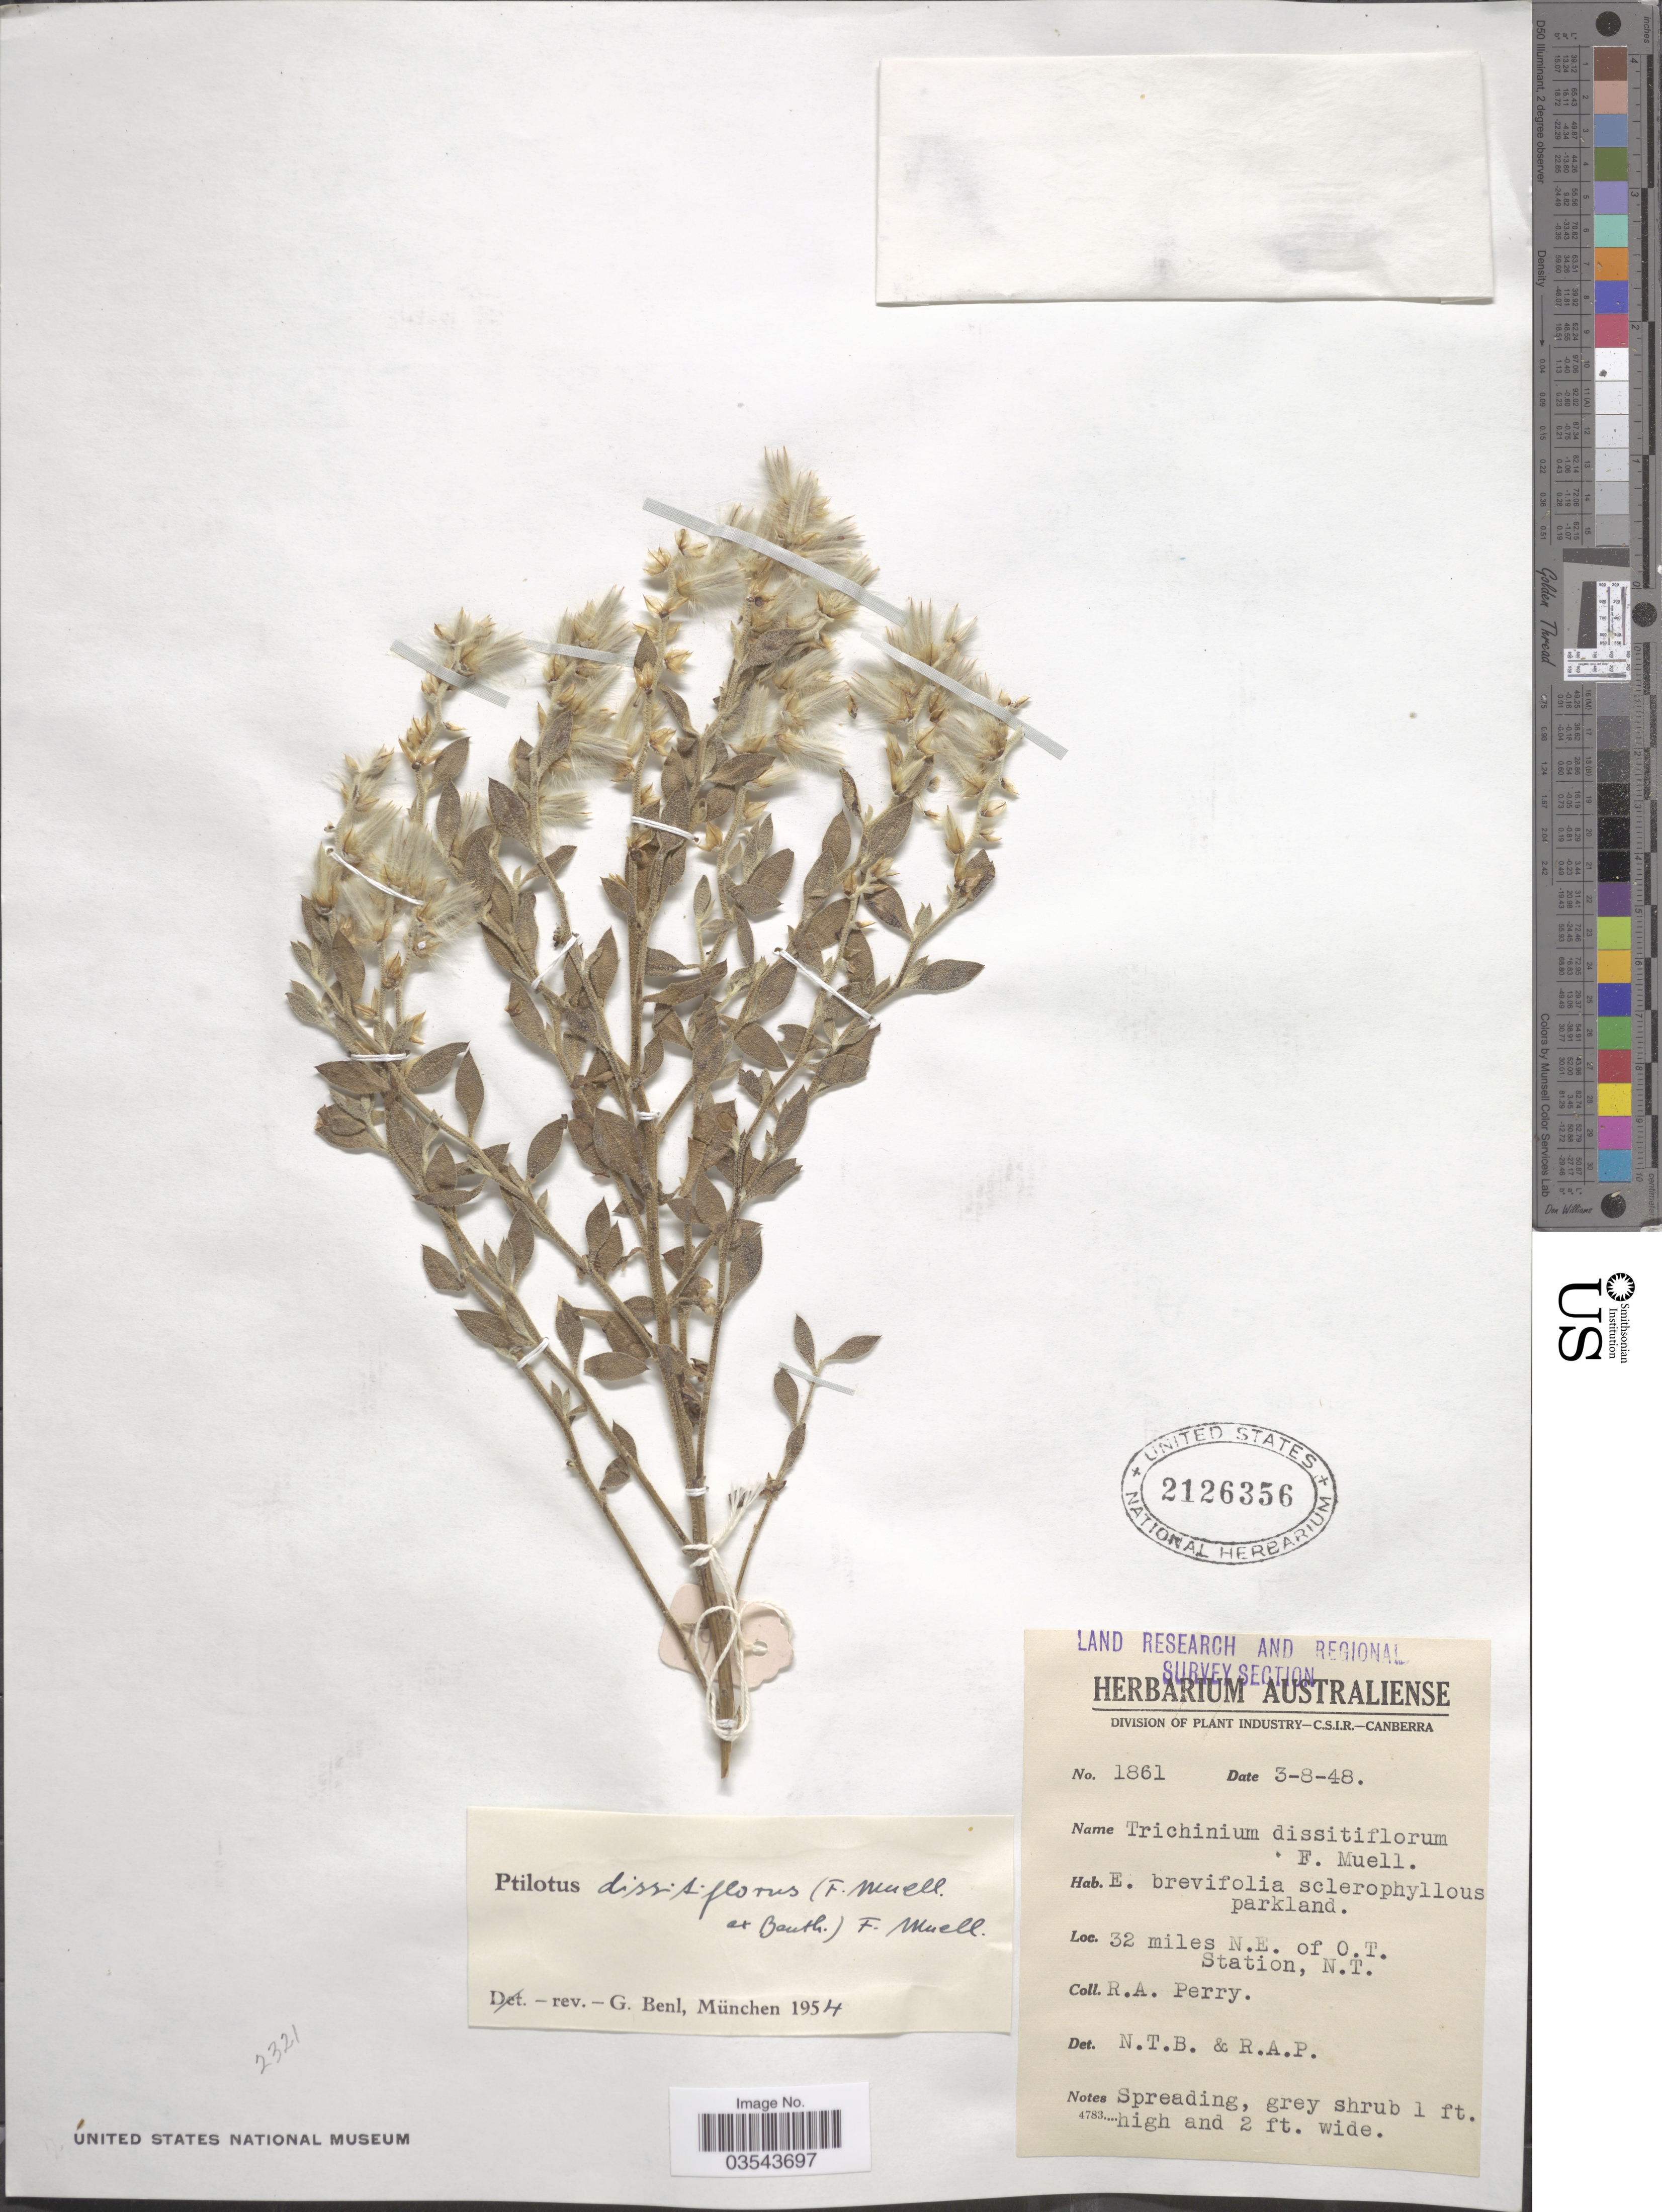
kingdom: Plantae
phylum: Tracheophyta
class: Magnoliopsida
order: Caryophyllales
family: Amaranthaceae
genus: Ptilotus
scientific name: Ptilotus dissitiflorus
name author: F. Muell.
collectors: Perry, R. A.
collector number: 1861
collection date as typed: Transcribed d/m/y: 3/8/48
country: Australia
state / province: Northern Territory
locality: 32 miles N.E. of O.T. Station, N.T.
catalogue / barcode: US 2126356